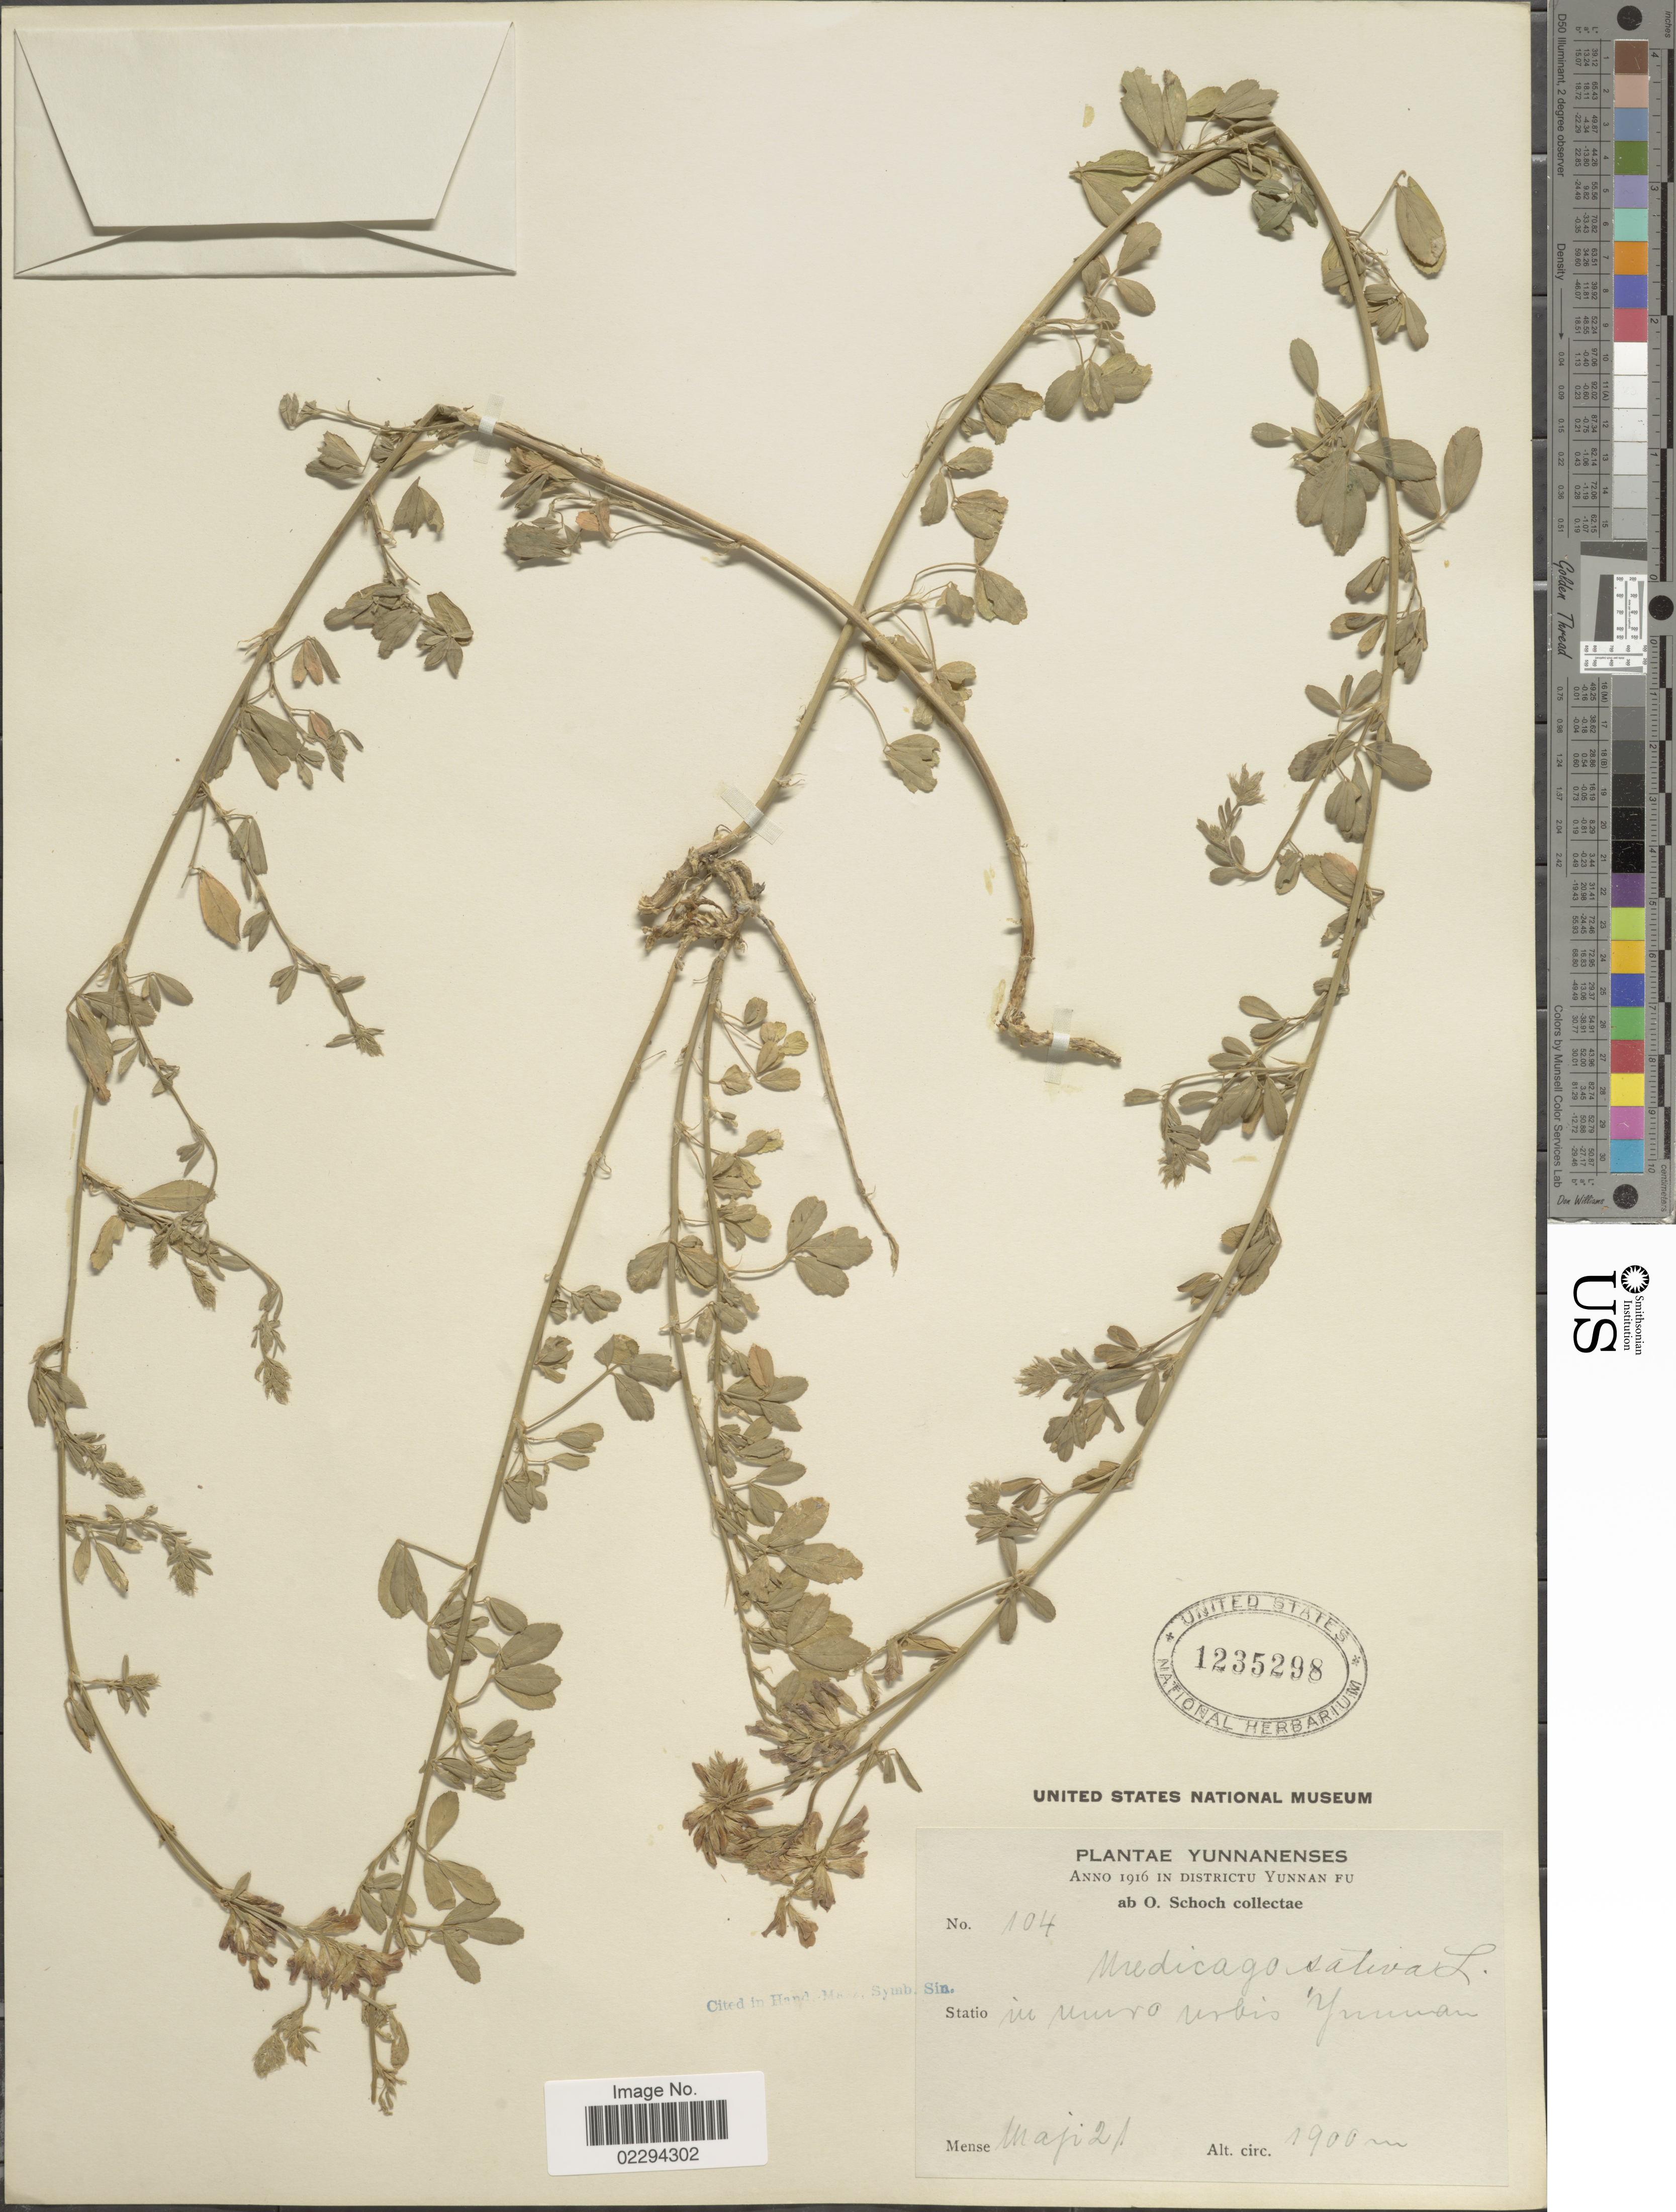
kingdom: Plantae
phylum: Tracheophyta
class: Magnoliopsida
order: Fabales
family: Fabaceae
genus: Medicago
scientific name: Medicago sativa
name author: L.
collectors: O. Schoch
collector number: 104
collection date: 1916-05-21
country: China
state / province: Yunnan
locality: Yunnanenses, in distrctu Yunnan Fu, in muro serbis Yunnan. [interpreted]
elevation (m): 1900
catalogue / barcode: US 1235298